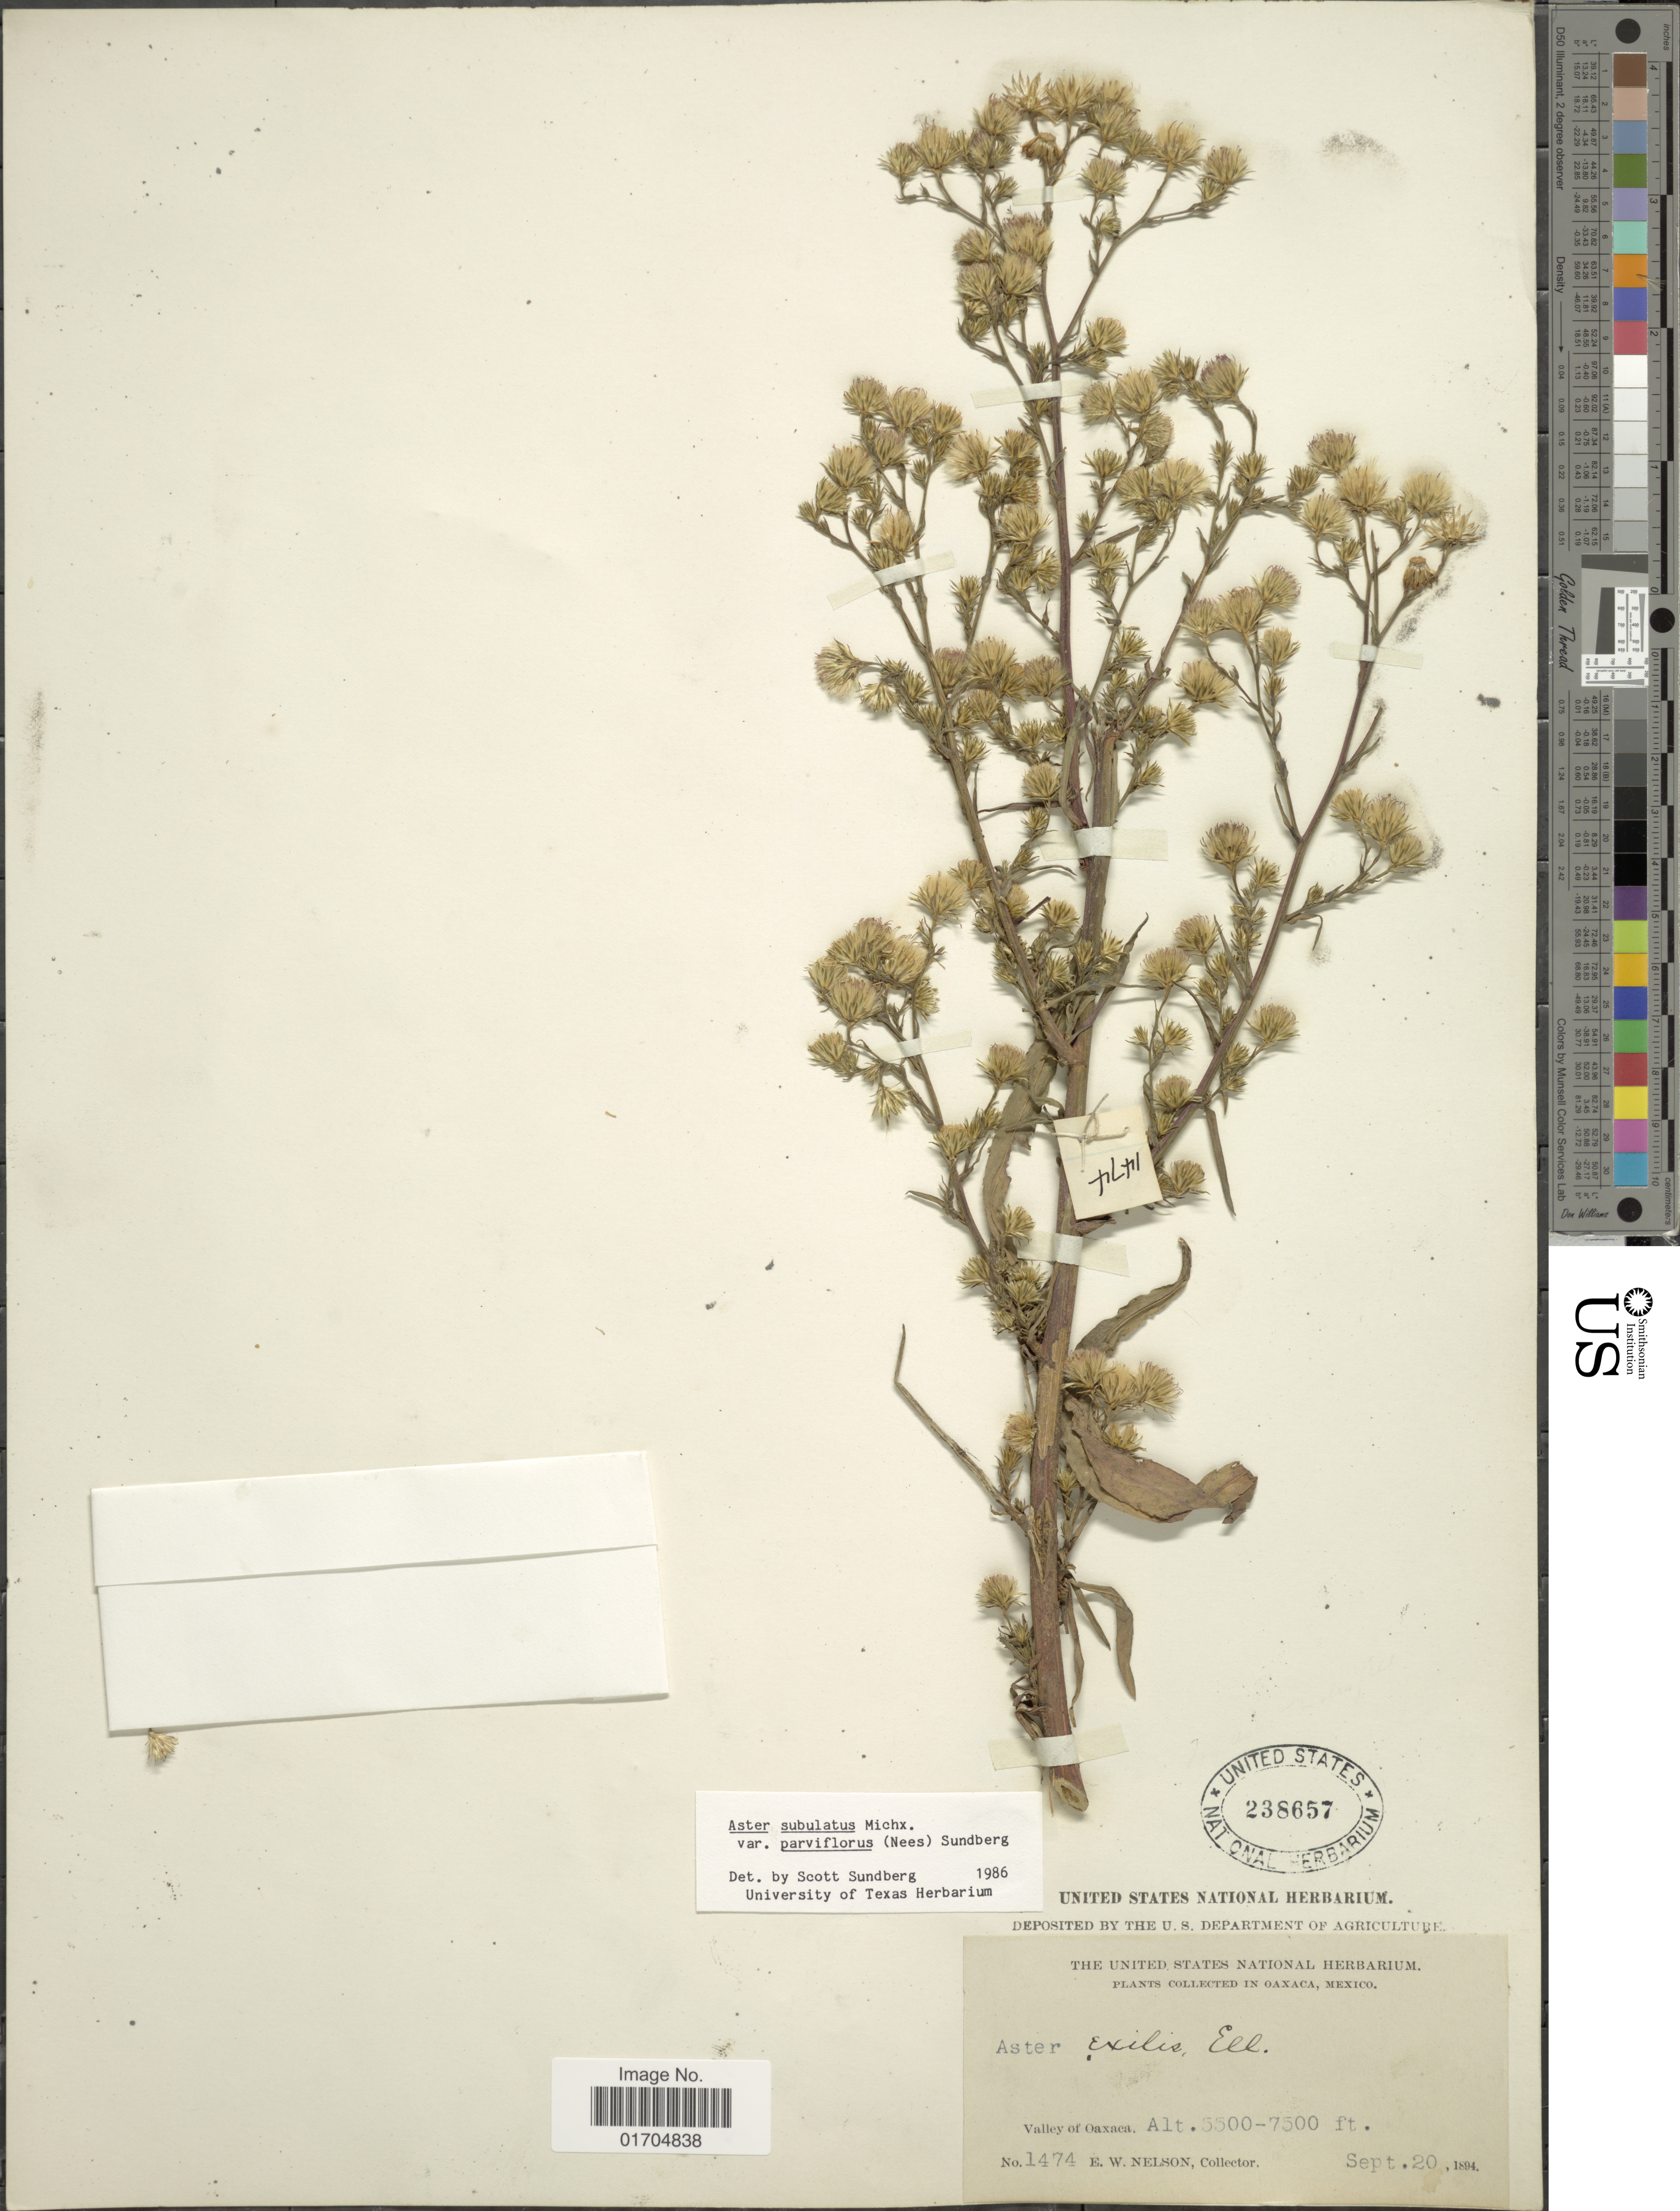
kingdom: Plantae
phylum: Tracheophyta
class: Magnoliopsida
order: Asterales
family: Asteraceae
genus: Symphyotrichum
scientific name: Symphyotrichum subulatum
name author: (Michx.) G.L. Nesom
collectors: E. W. Nelson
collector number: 1474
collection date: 1894-09-20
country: Mexico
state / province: Oaxaca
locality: Valley of Oaxaca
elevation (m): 1676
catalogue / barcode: US 238657